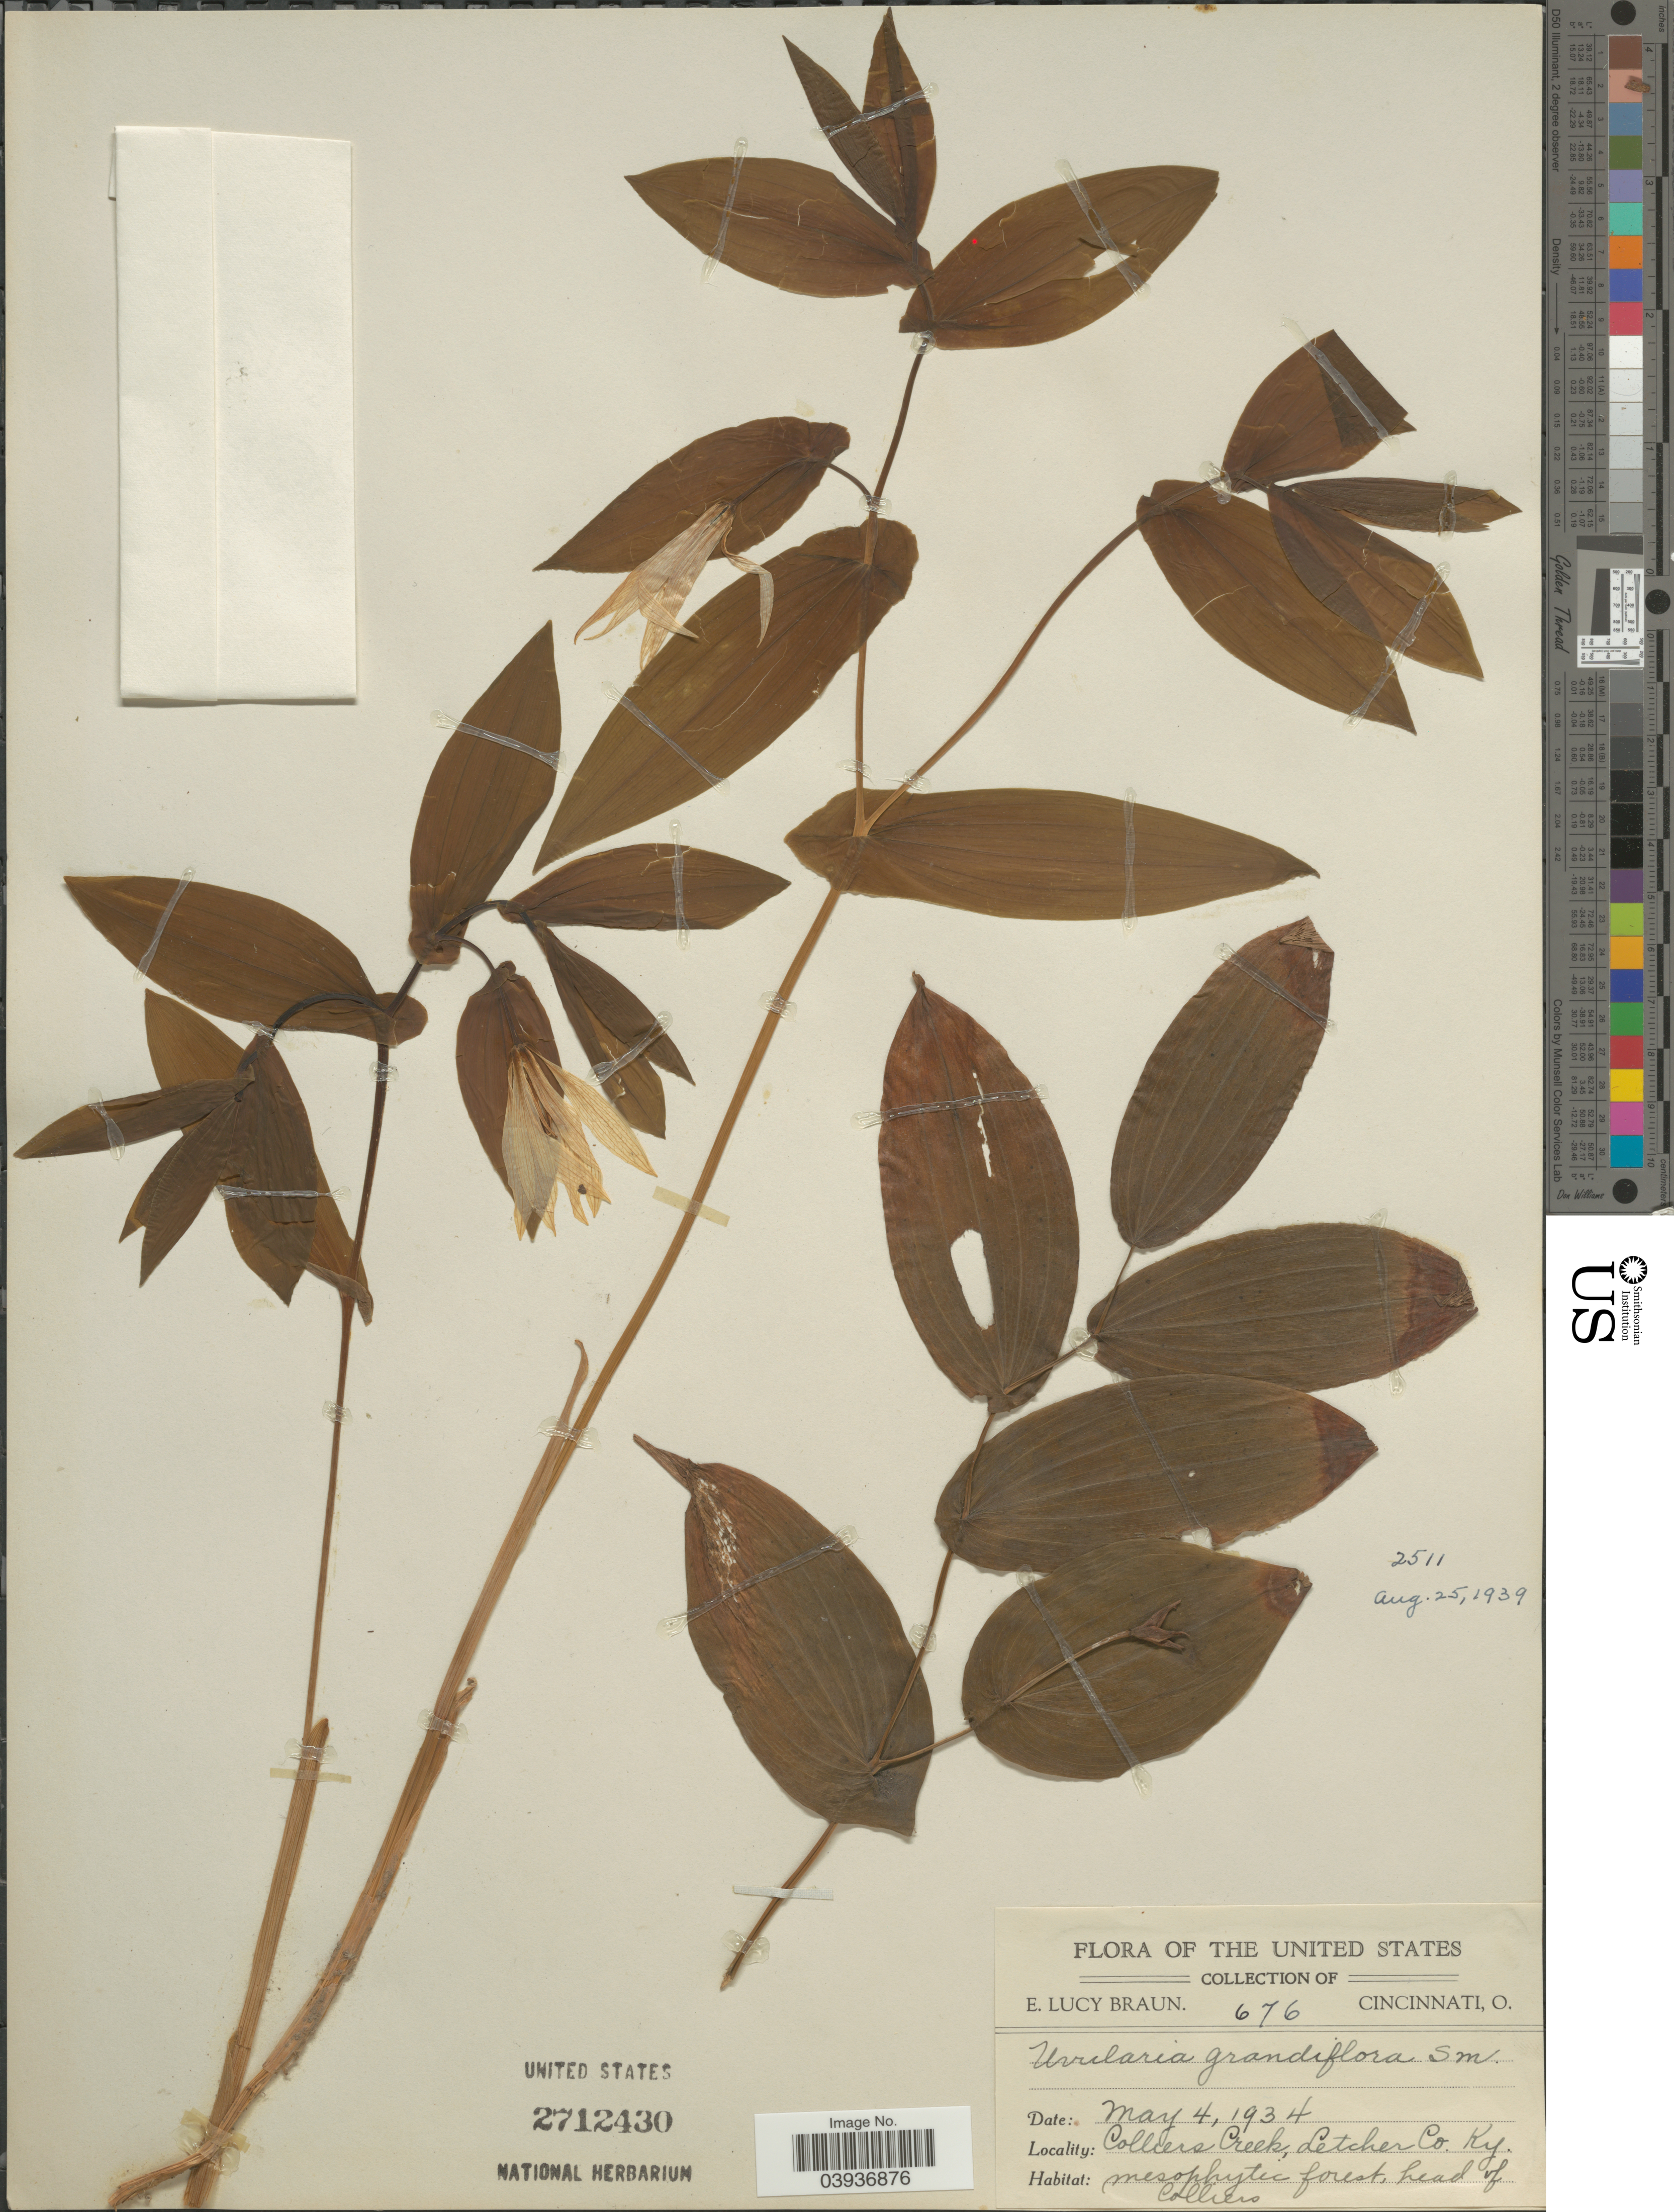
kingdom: Plantae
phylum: Tracheophyta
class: Liliopsida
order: Liliales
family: Colchicaceae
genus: Uvularia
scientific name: Uvularia grandiflora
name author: Sm.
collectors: E. L. Braun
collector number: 676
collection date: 1934-05-04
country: United States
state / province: Kentucky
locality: Colliers Creek, Letcher Co. Mesophytic forest, head of Colliers.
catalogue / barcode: US 2712430